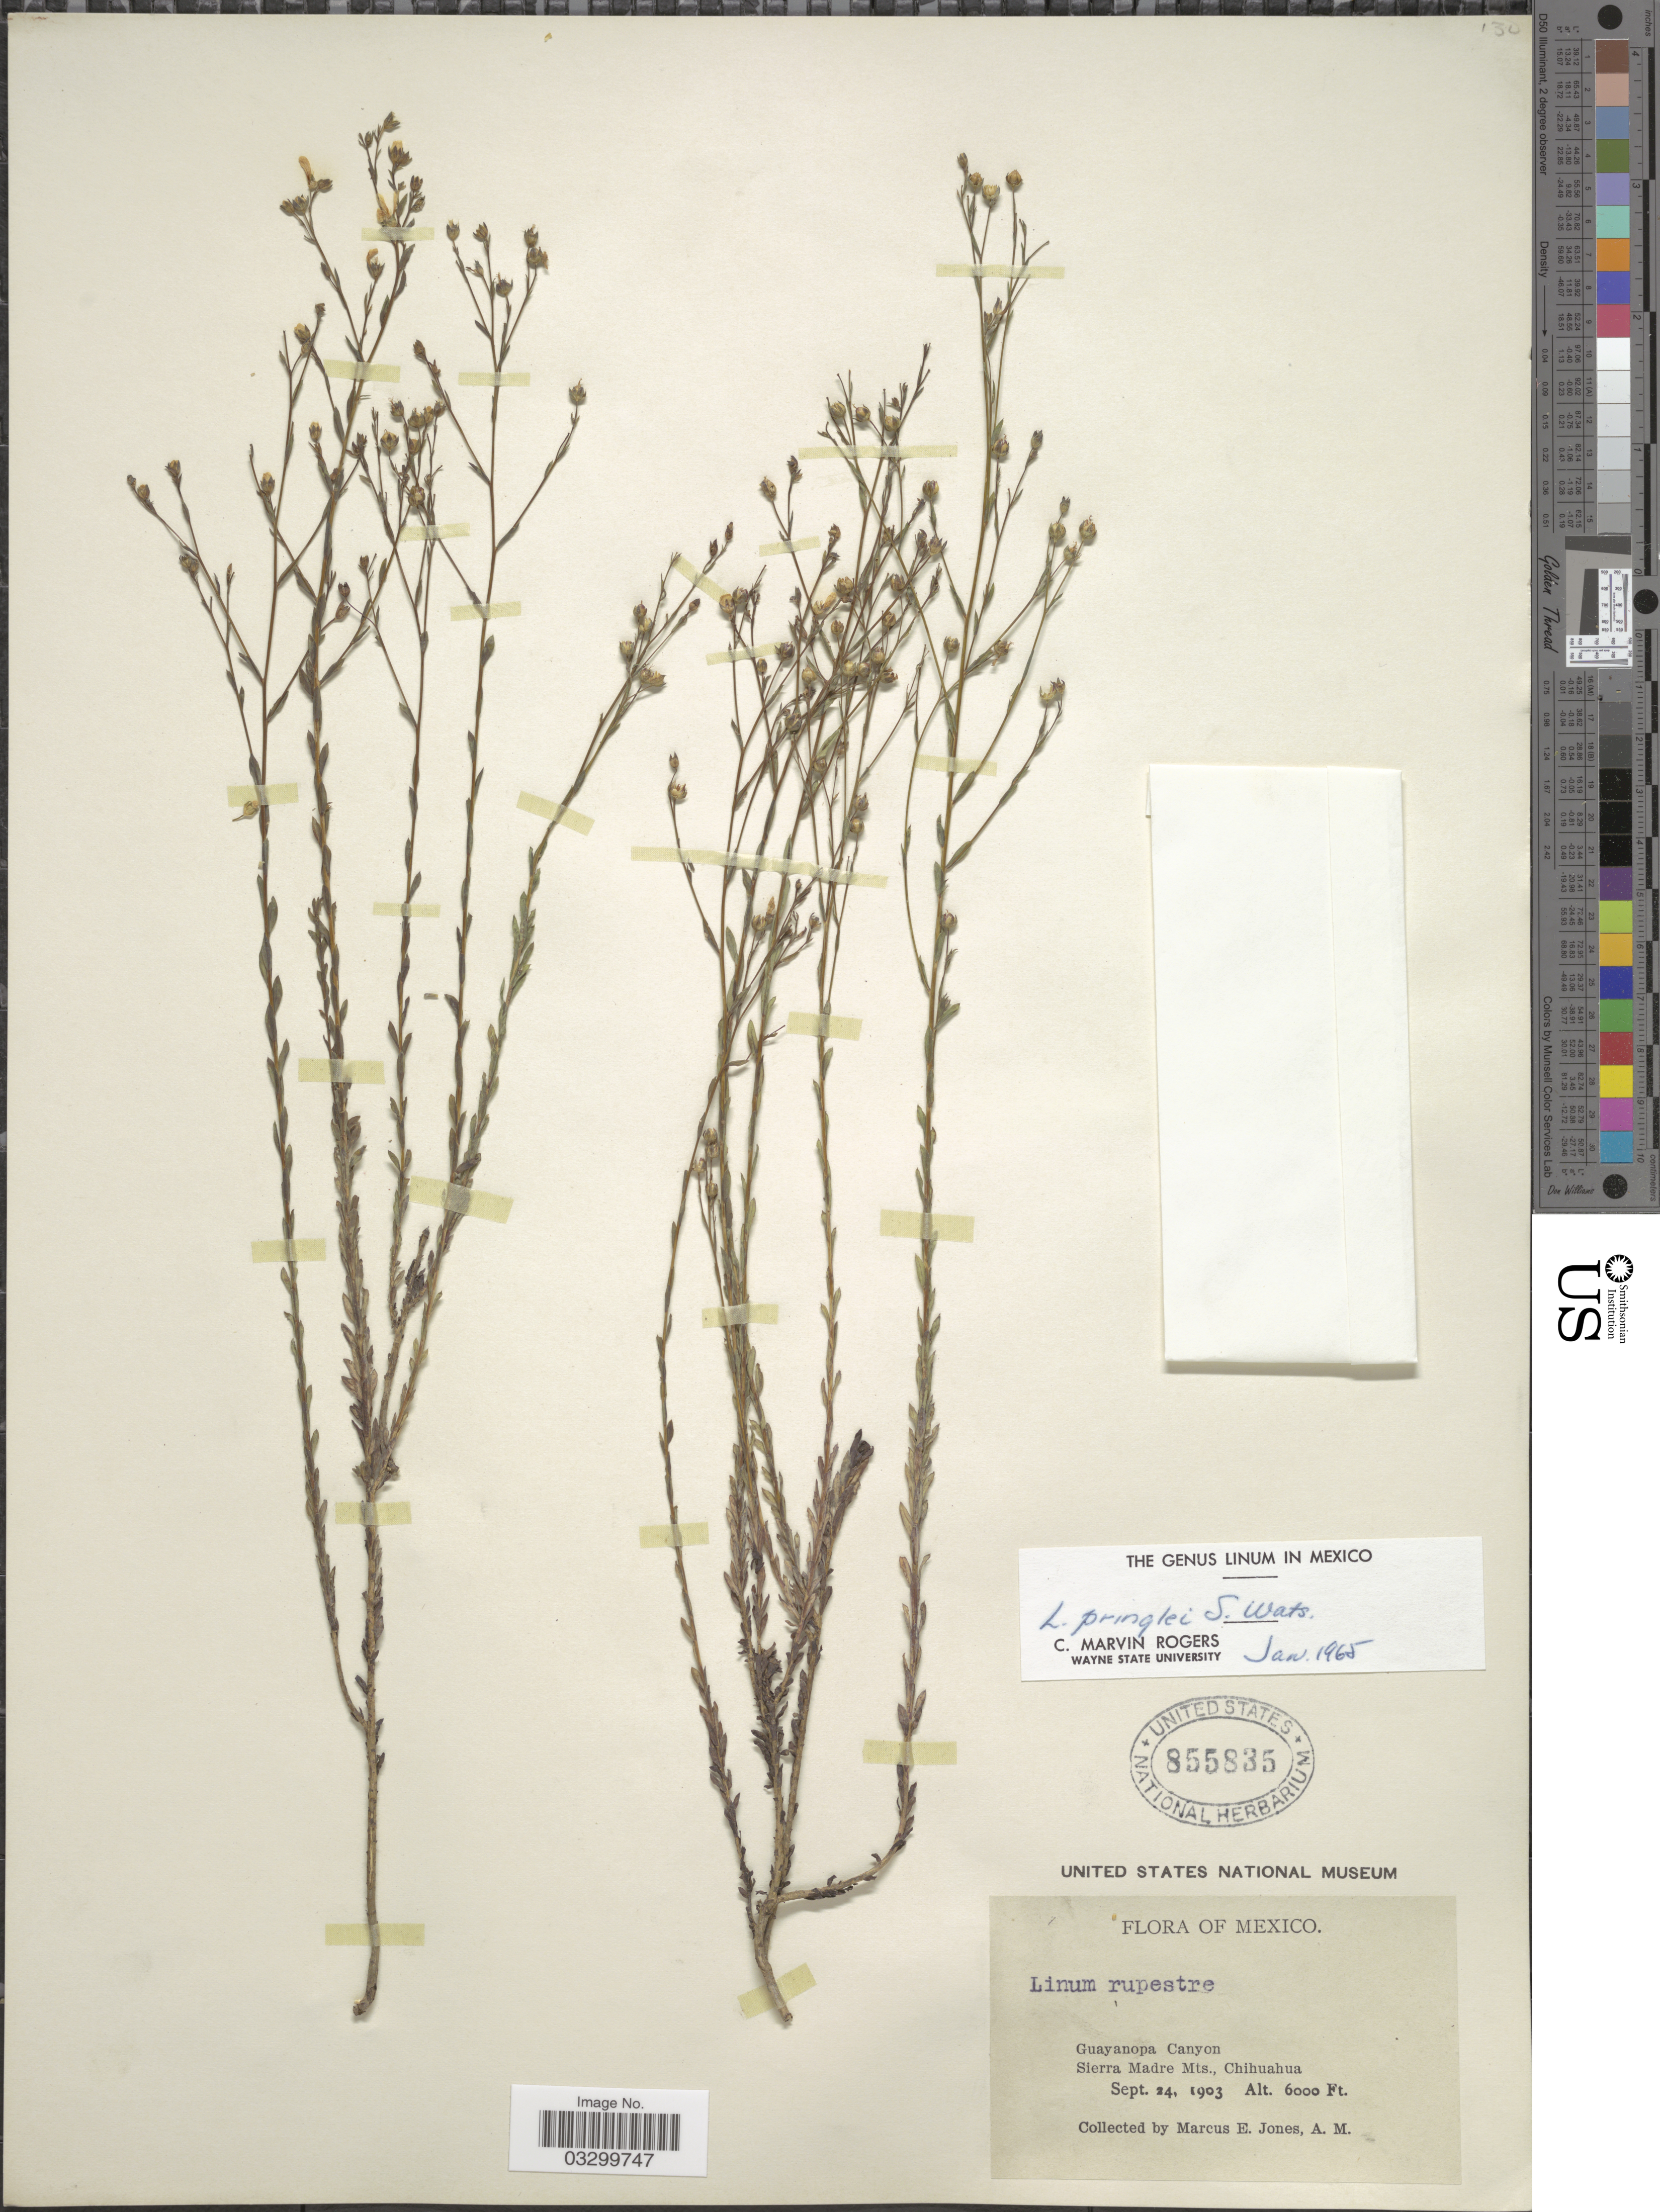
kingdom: Plantae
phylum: Tracheophyta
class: Magnoliopsida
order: Malpighiales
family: Linaceae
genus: Linum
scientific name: Linum pringlei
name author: S. Watson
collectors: M. E. Jones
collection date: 1903-09-24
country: Mexico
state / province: Chihuahua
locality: Guayanopa Canyon, Sierra Madre Mts.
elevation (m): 1829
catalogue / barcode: US 855835